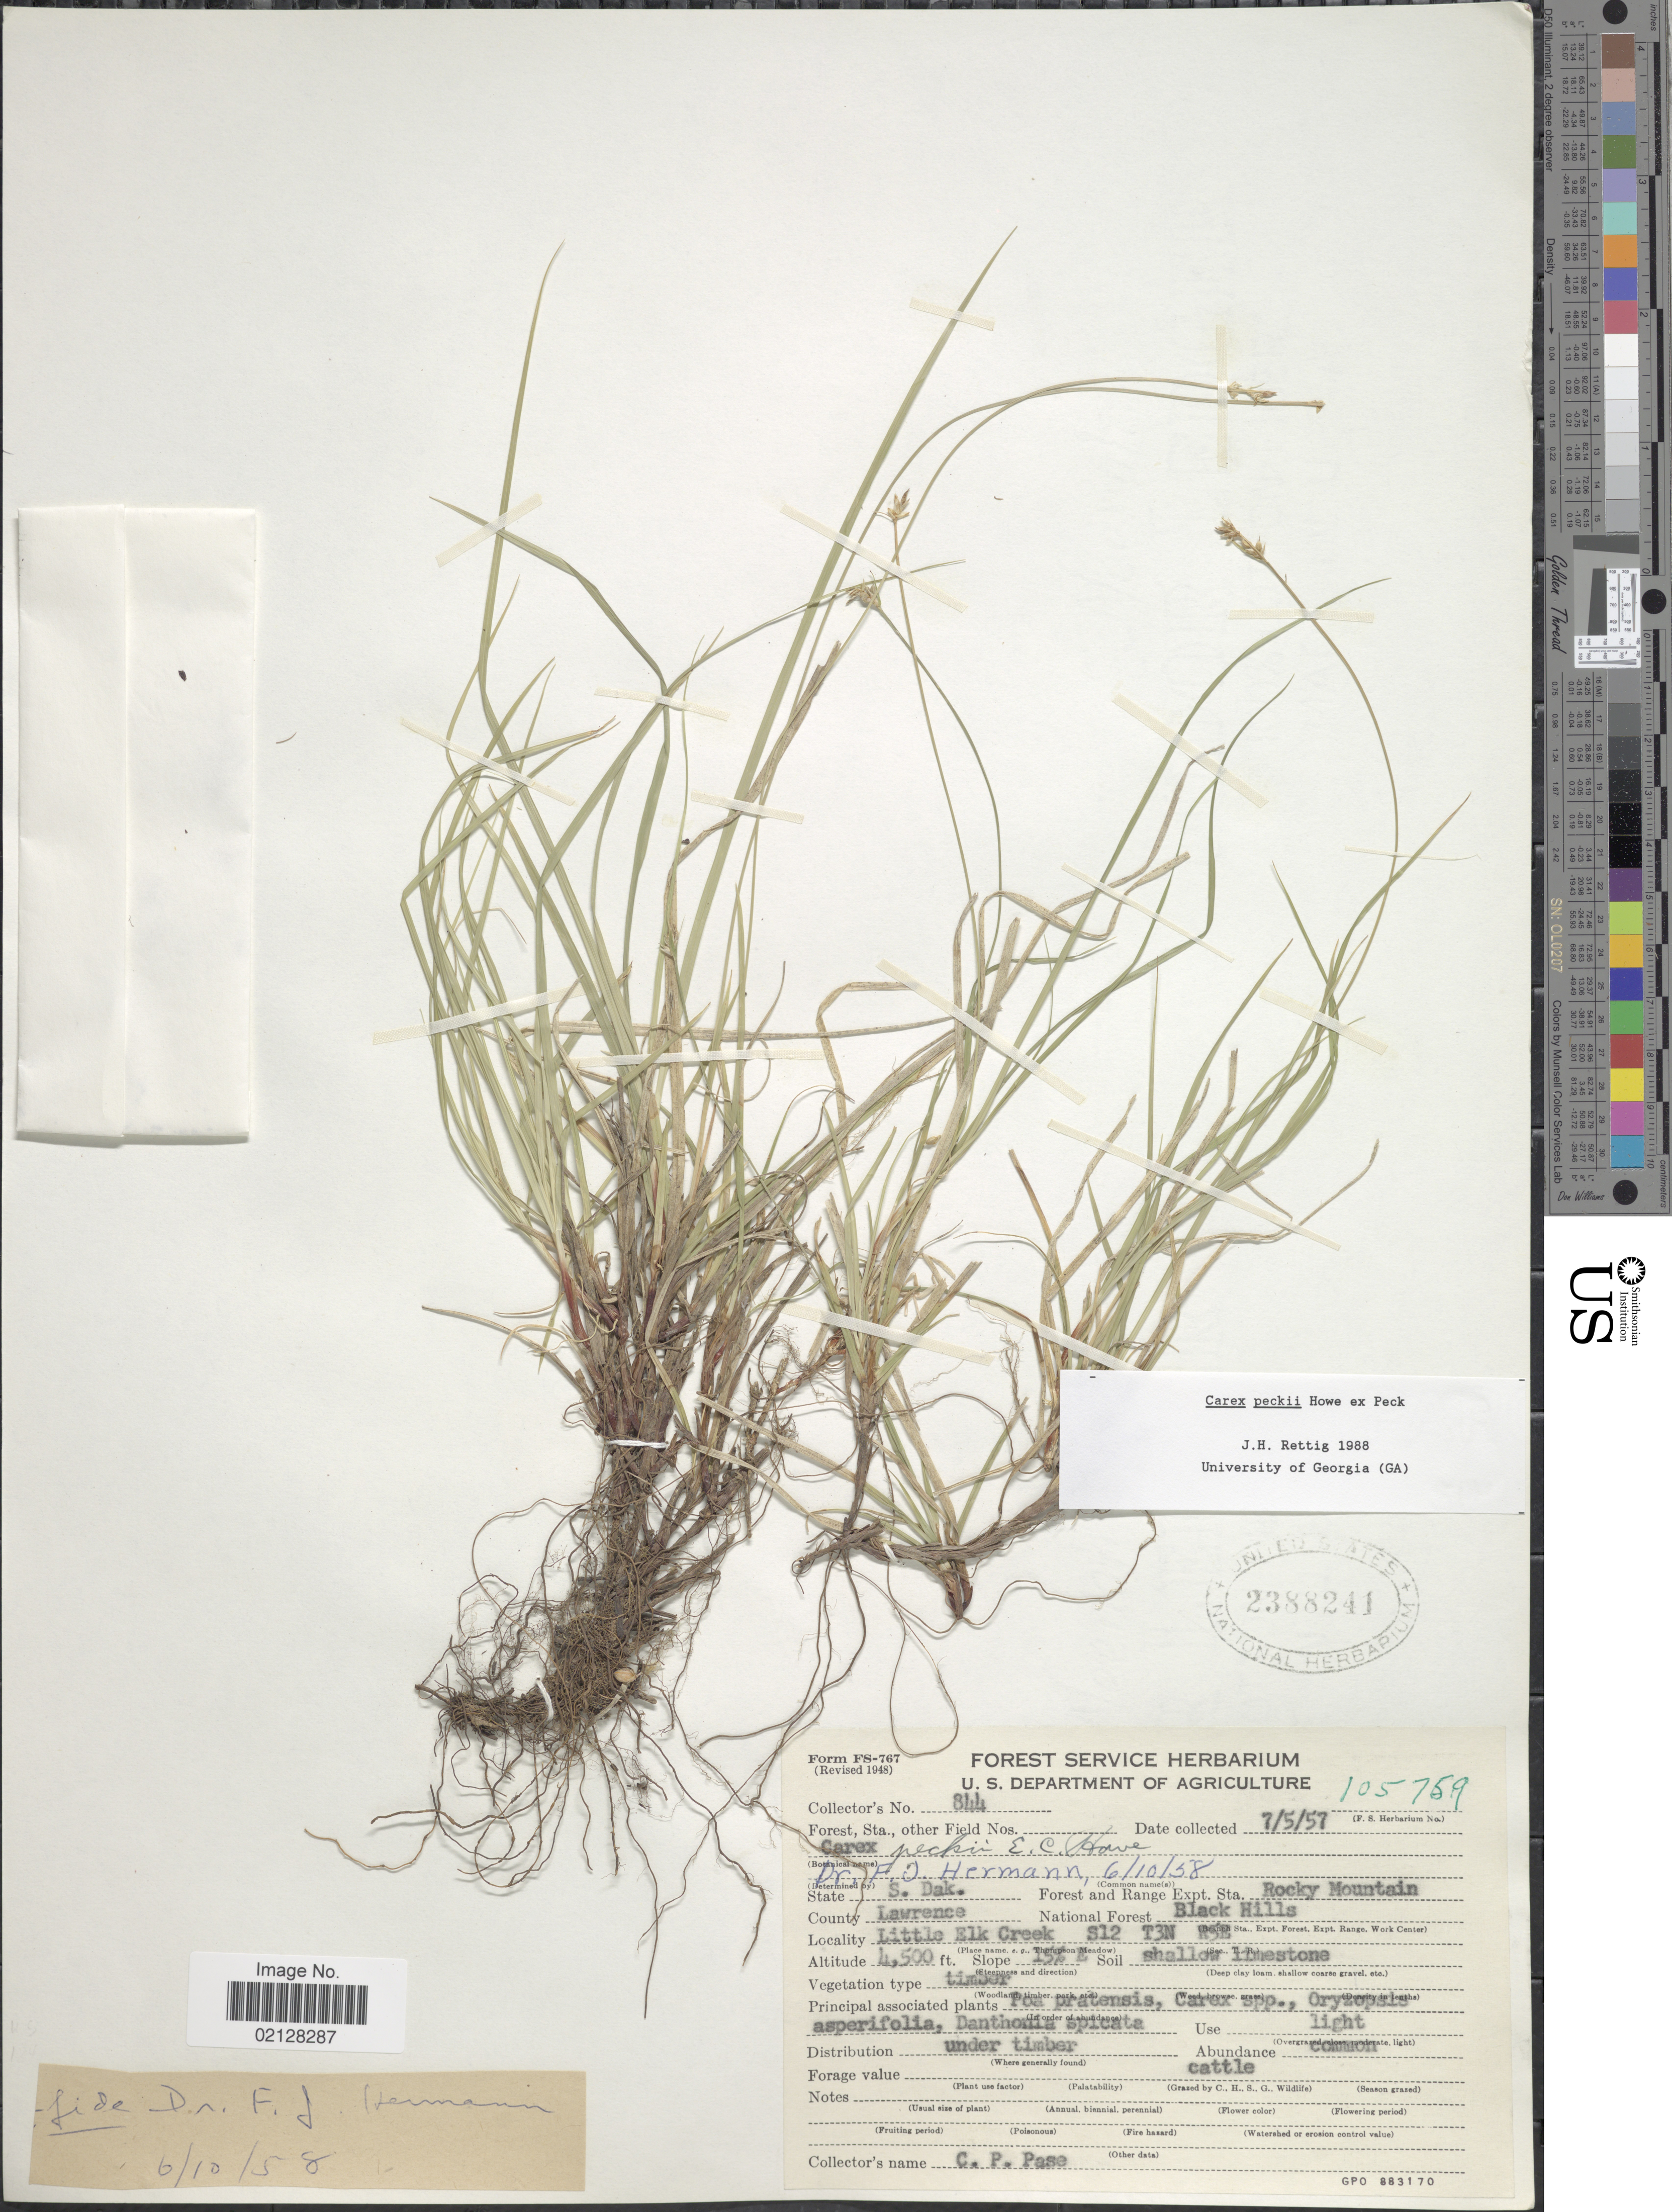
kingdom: Plantae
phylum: Tracheophyta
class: Liliopsida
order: Poales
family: Cyperaceae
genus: Carex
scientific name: Carex peckii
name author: Howe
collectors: C. P. Pase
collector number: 844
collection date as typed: Transcribed d/m/y: 5/7/57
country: United States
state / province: South Dakota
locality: Rocky Mountain. County Lawrence, Little Elk Creek. S12, T3N, R5E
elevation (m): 1372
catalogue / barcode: US 2388241